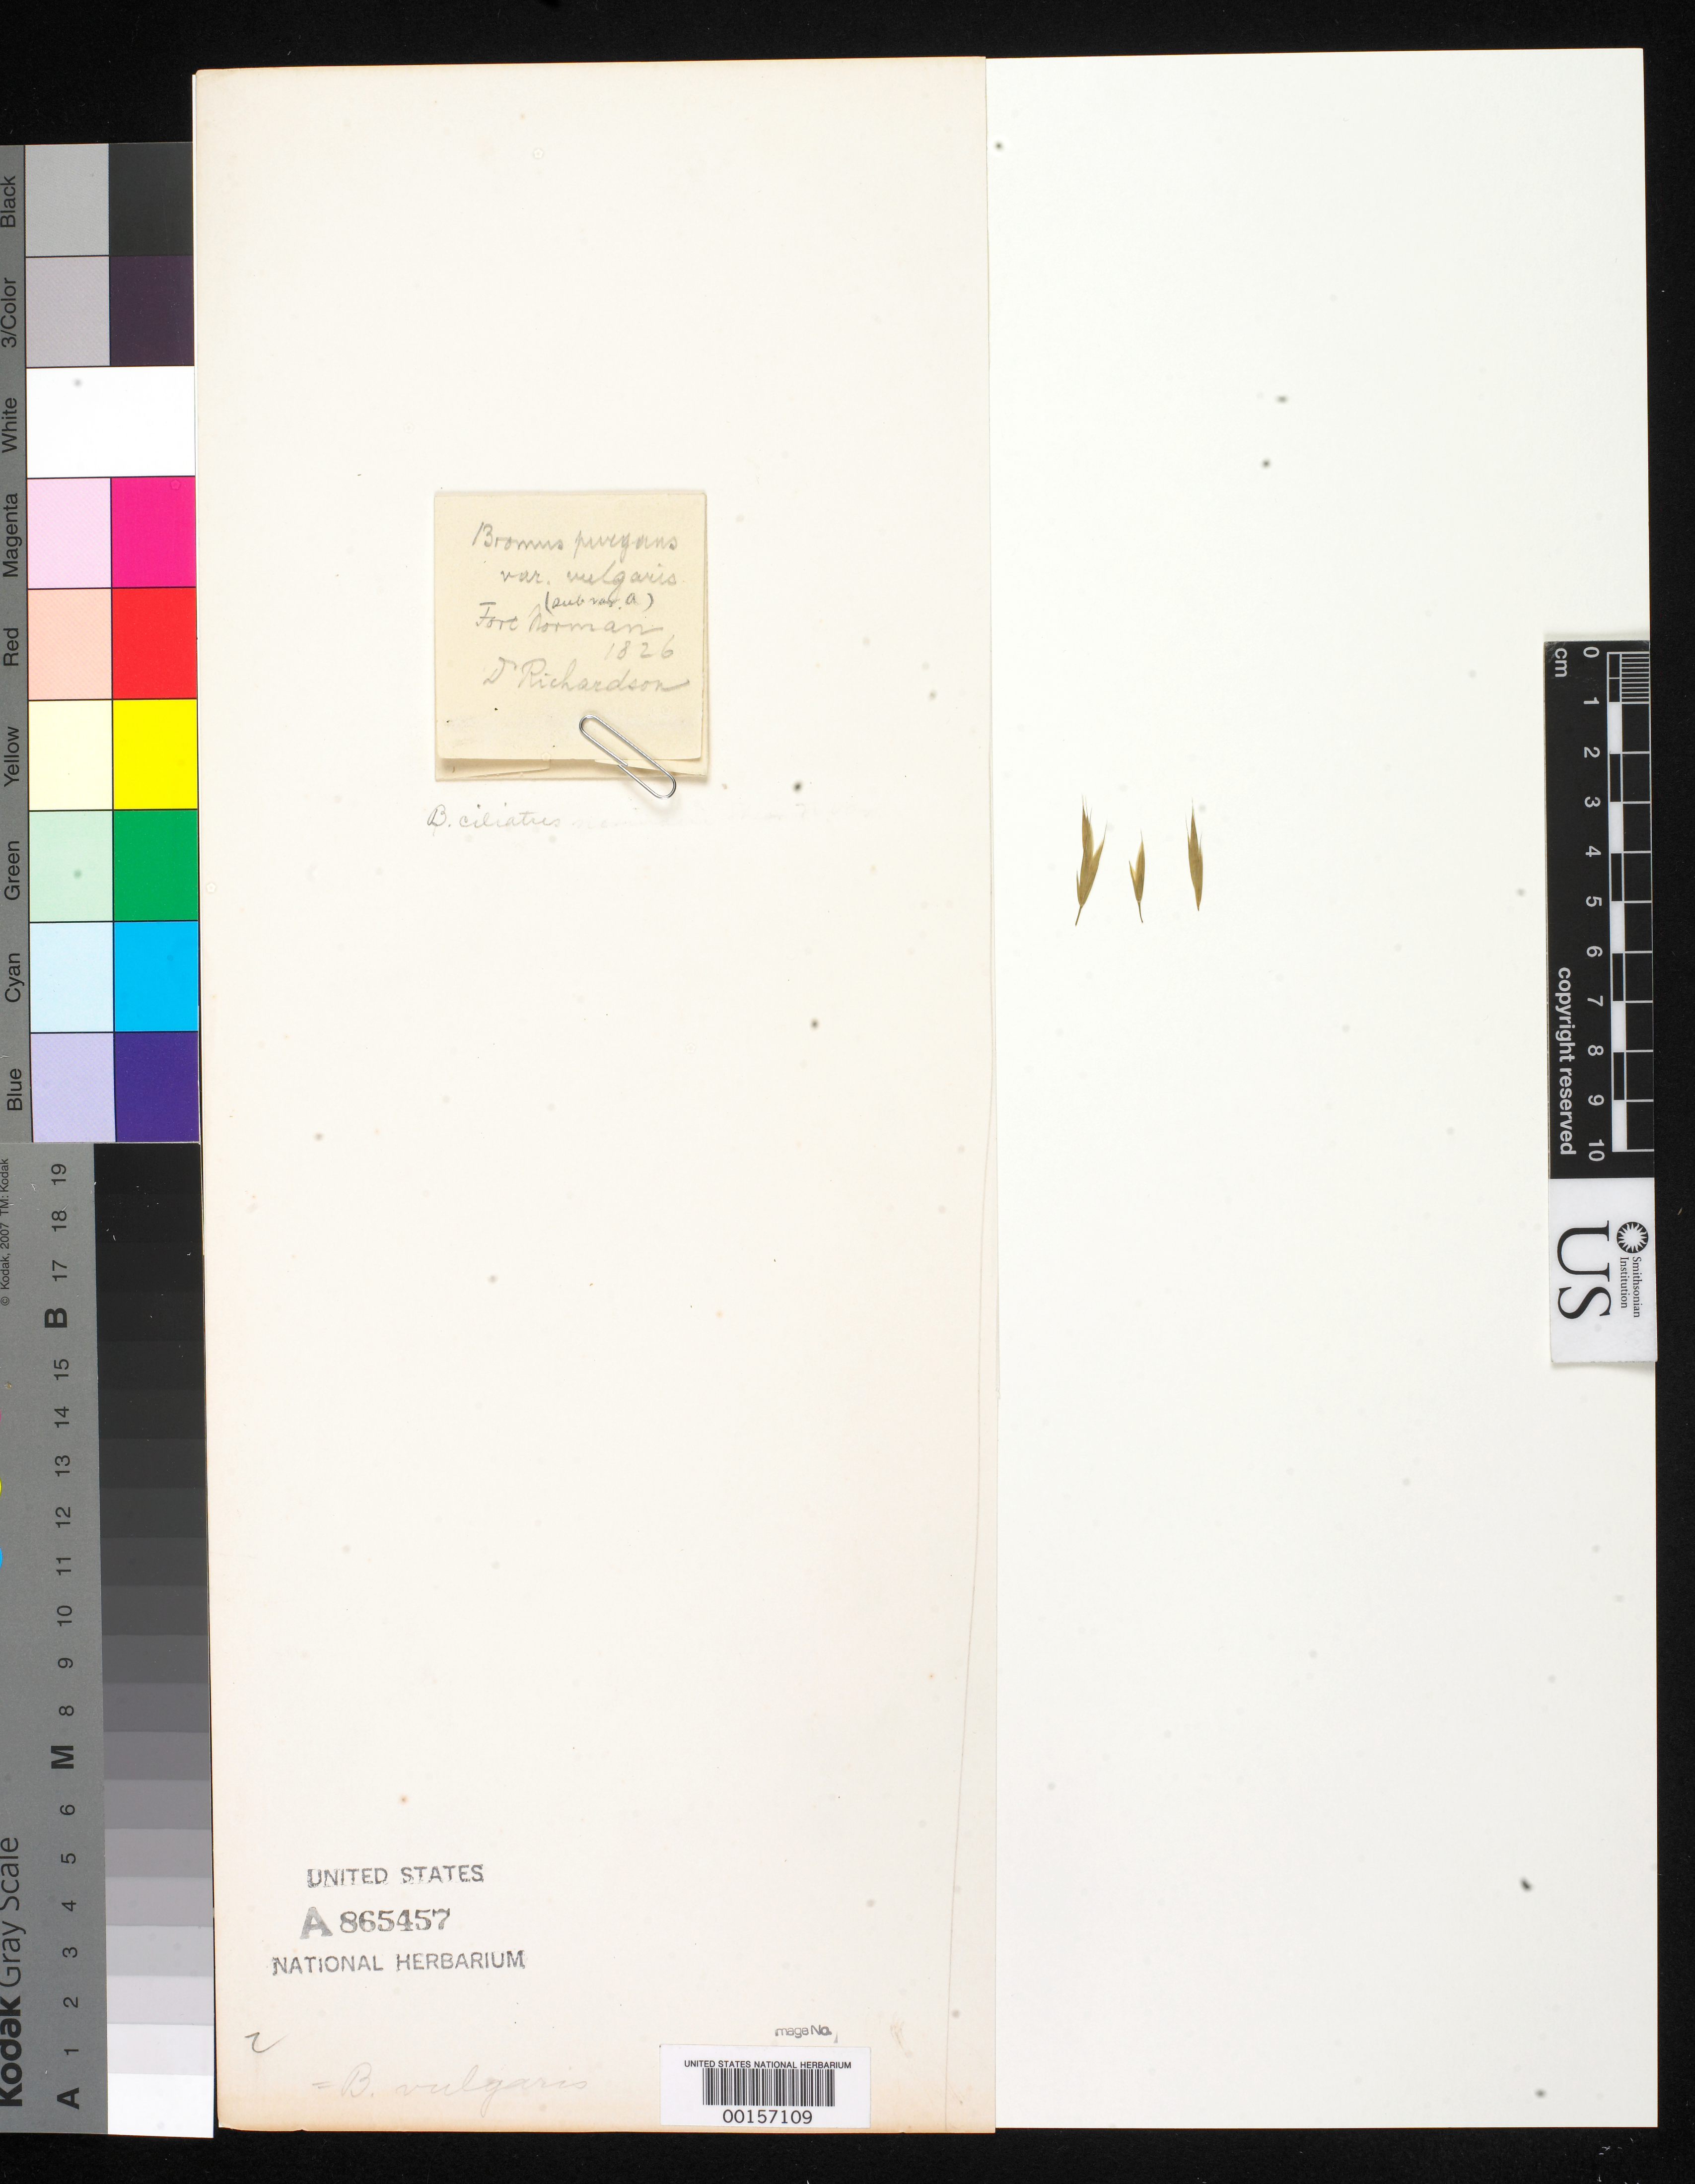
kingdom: Plantae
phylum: Tracheophyta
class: Liliopsida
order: Poales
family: Poaceae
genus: Bromus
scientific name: Bromus purgans var. vulgaris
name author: Hack. in Hook. f.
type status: Type Fragment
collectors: J. Richardson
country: Canada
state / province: Northwest Territories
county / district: Mackenzie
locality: Goldie, Fort Norman.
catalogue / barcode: US 865457A